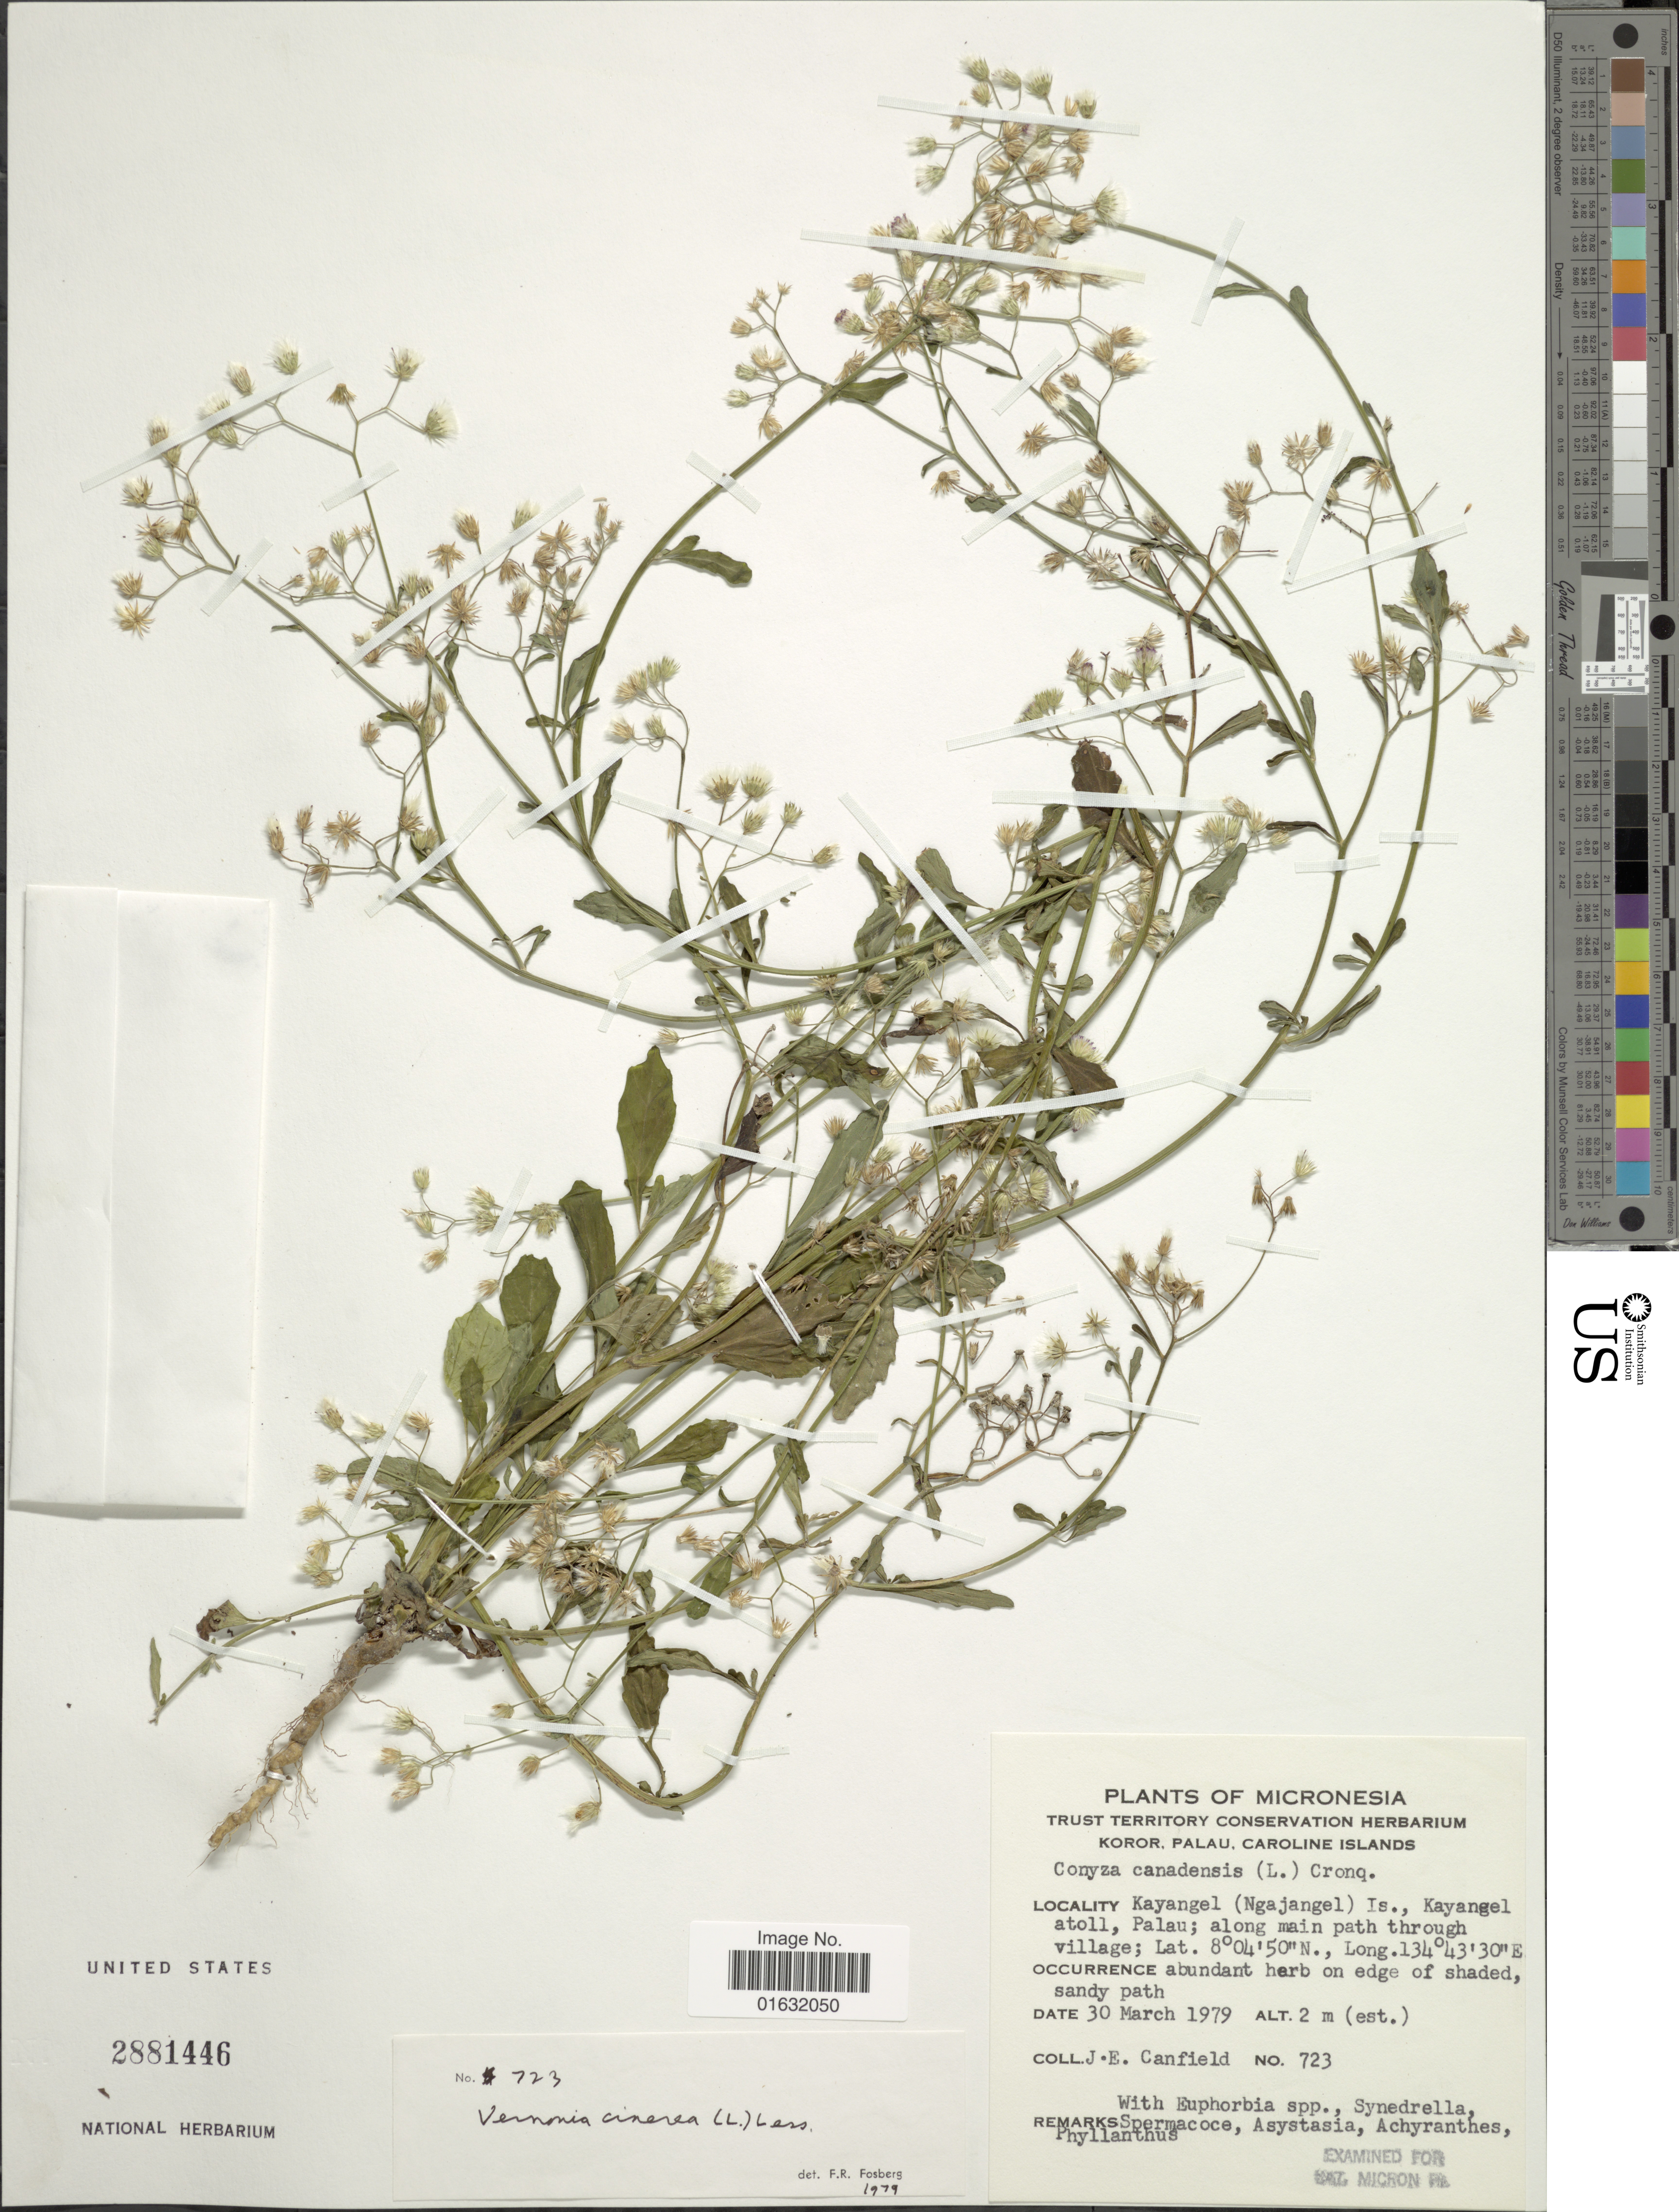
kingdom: Plantae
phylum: Tracheophyta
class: Magnoliopsida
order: Asterales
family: Asteraceae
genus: Cyanthillium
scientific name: Cyanthillium cinereum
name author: (L.) H. Rob.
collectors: J. E. Canfield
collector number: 723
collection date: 1979-03-30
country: Palau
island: Ngcheangel [Kayangel] Atoll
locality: Koror, Palau, Caroline Islands, Kayangel (Ngajangel) Is., Kayangel atoll, Palau; along main path through village.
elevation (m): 2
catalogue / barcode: US 2881446